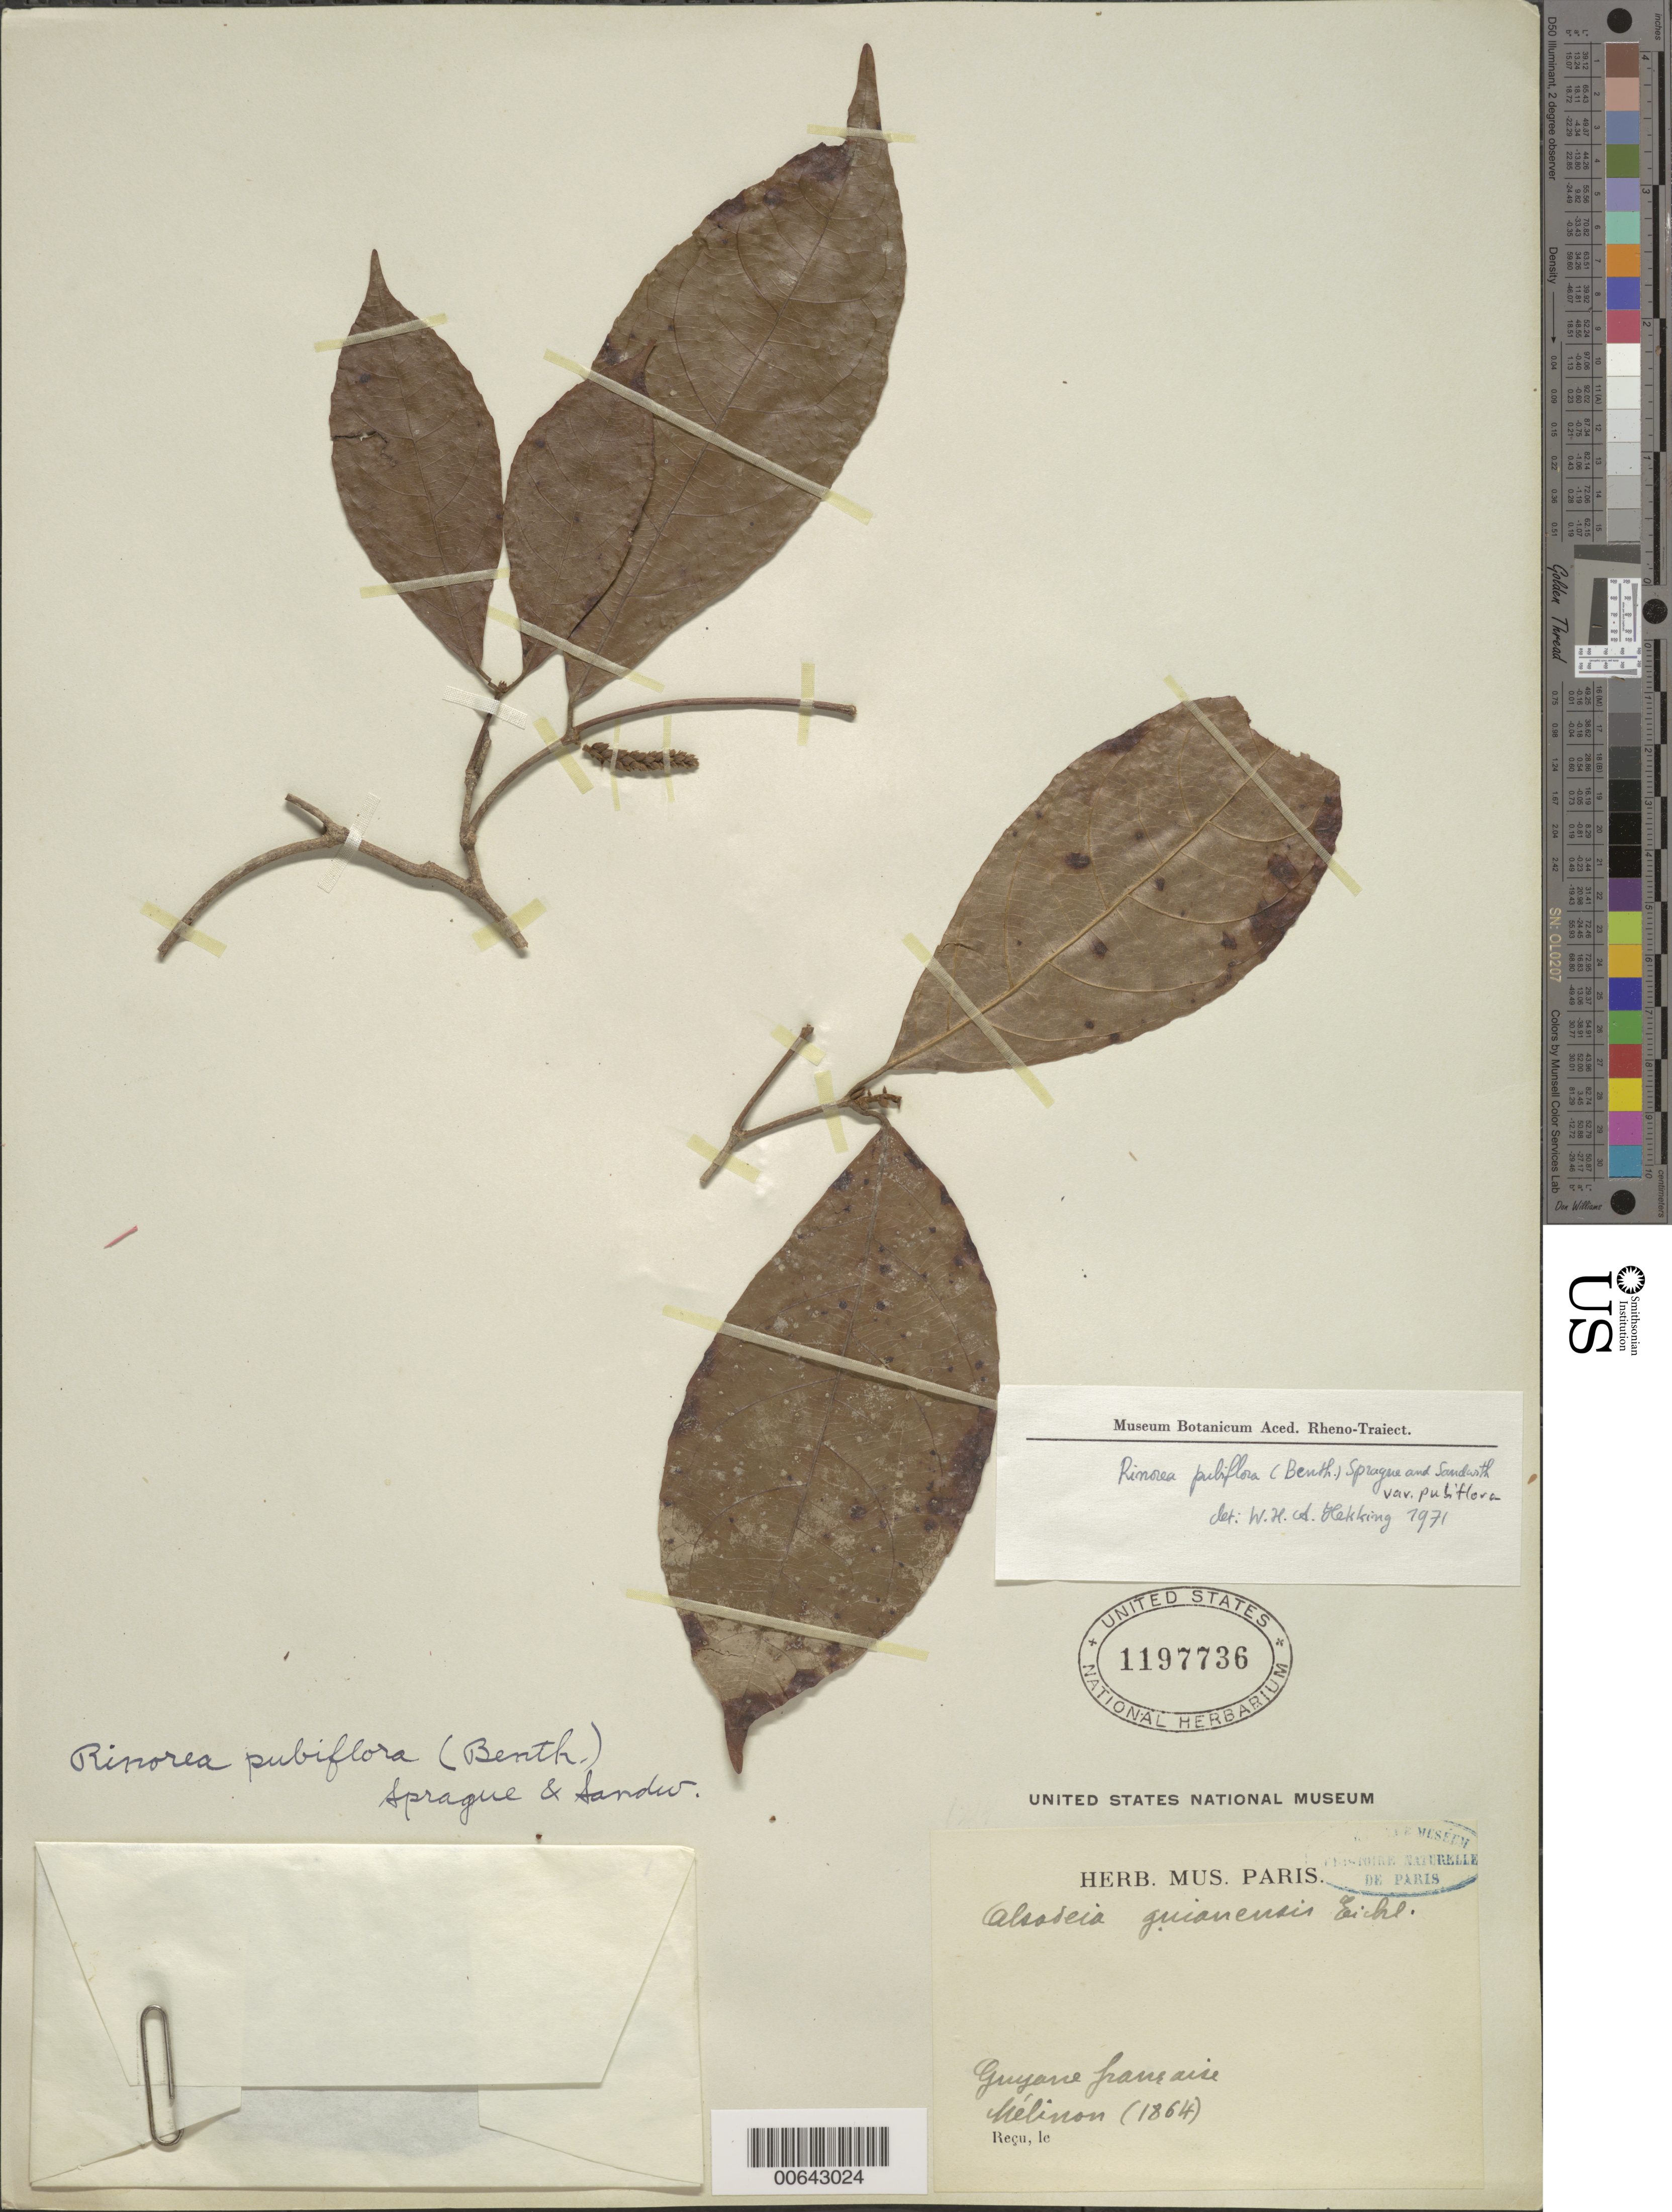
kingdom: Plantae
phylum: Tracheophyta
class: Magnoliopsida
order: Malpighiales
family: Violaceae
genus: Rinorea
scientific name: Rinorea pubiflora var. pubiflora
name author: (Benth.) Sprague & Sandwith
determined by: Hekking, W. H. A.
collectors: E. Mélinon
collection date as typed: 1864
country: French Guiana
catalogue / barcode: US 1197736